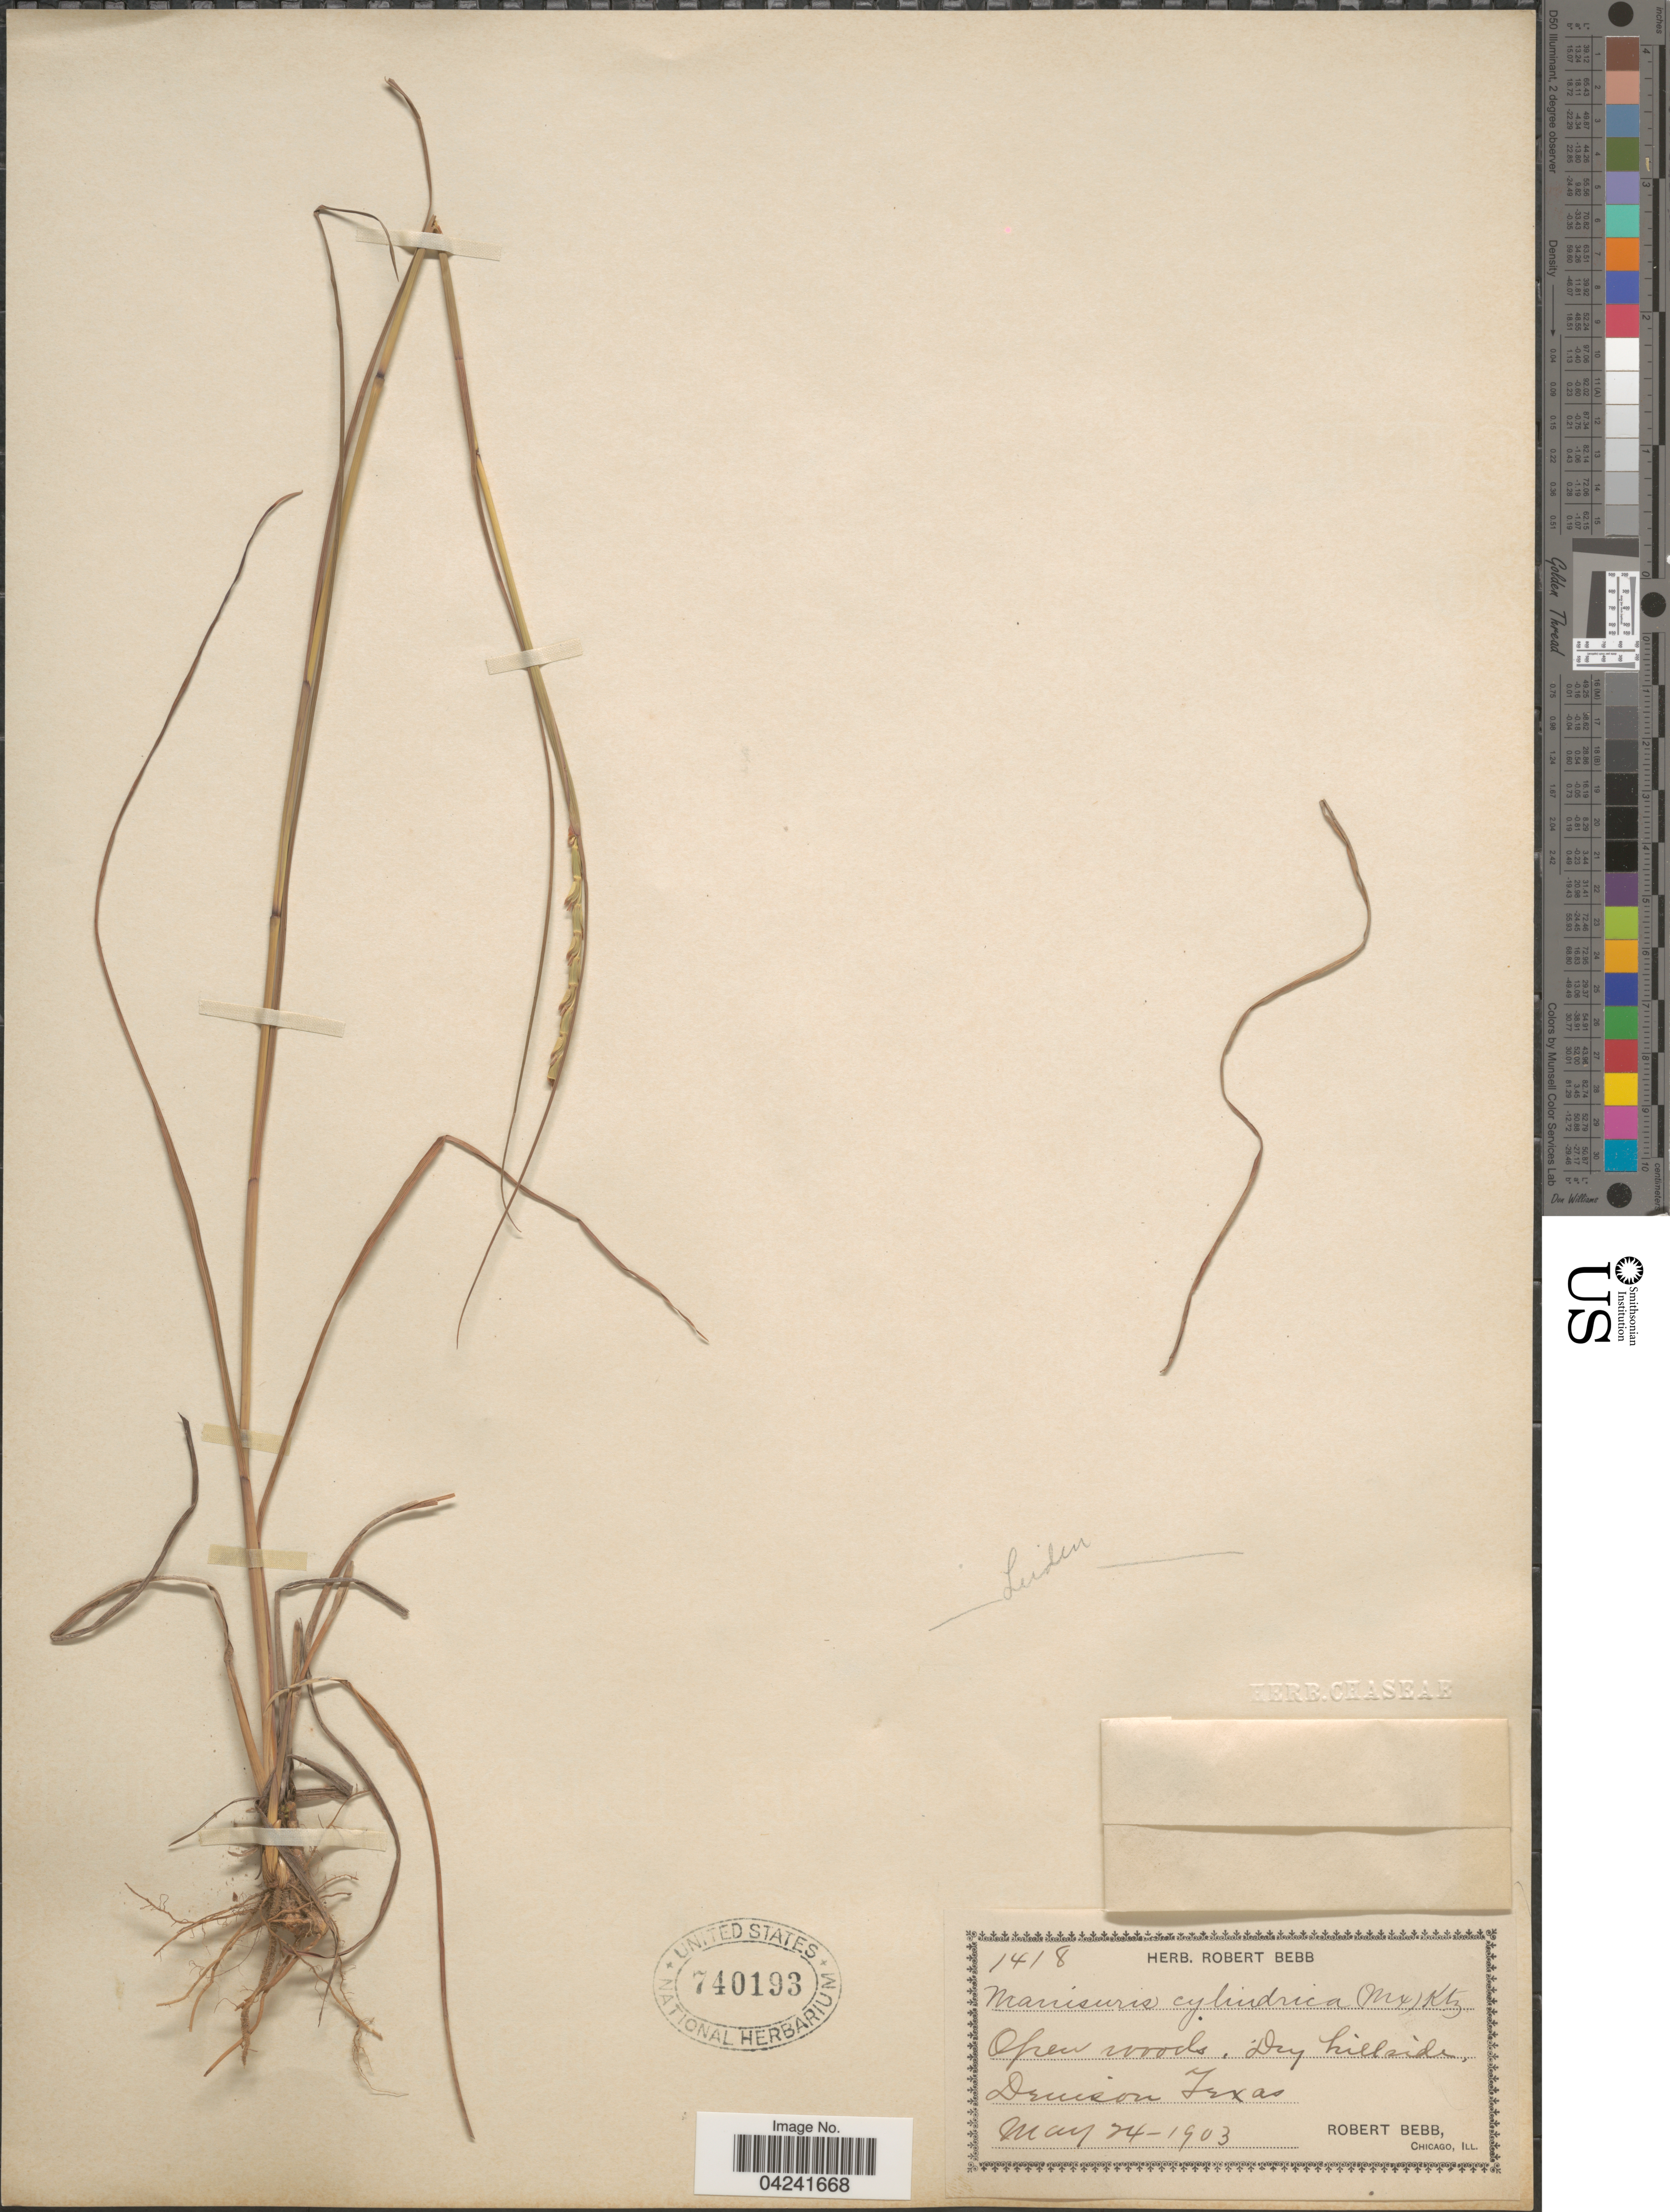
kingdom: Plantae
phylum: Tracheophyta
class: Liliopsida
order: Poales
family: Poaceae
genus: Mnesithea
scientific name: Mnesithea cylindrica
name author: (Michx.) de Koning & Sosef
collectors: R. Bebb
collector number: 1418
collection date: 1903-05-24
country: United States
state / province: Texas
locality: Open woods. Dry hillside. Denison.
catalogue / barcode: US 740193